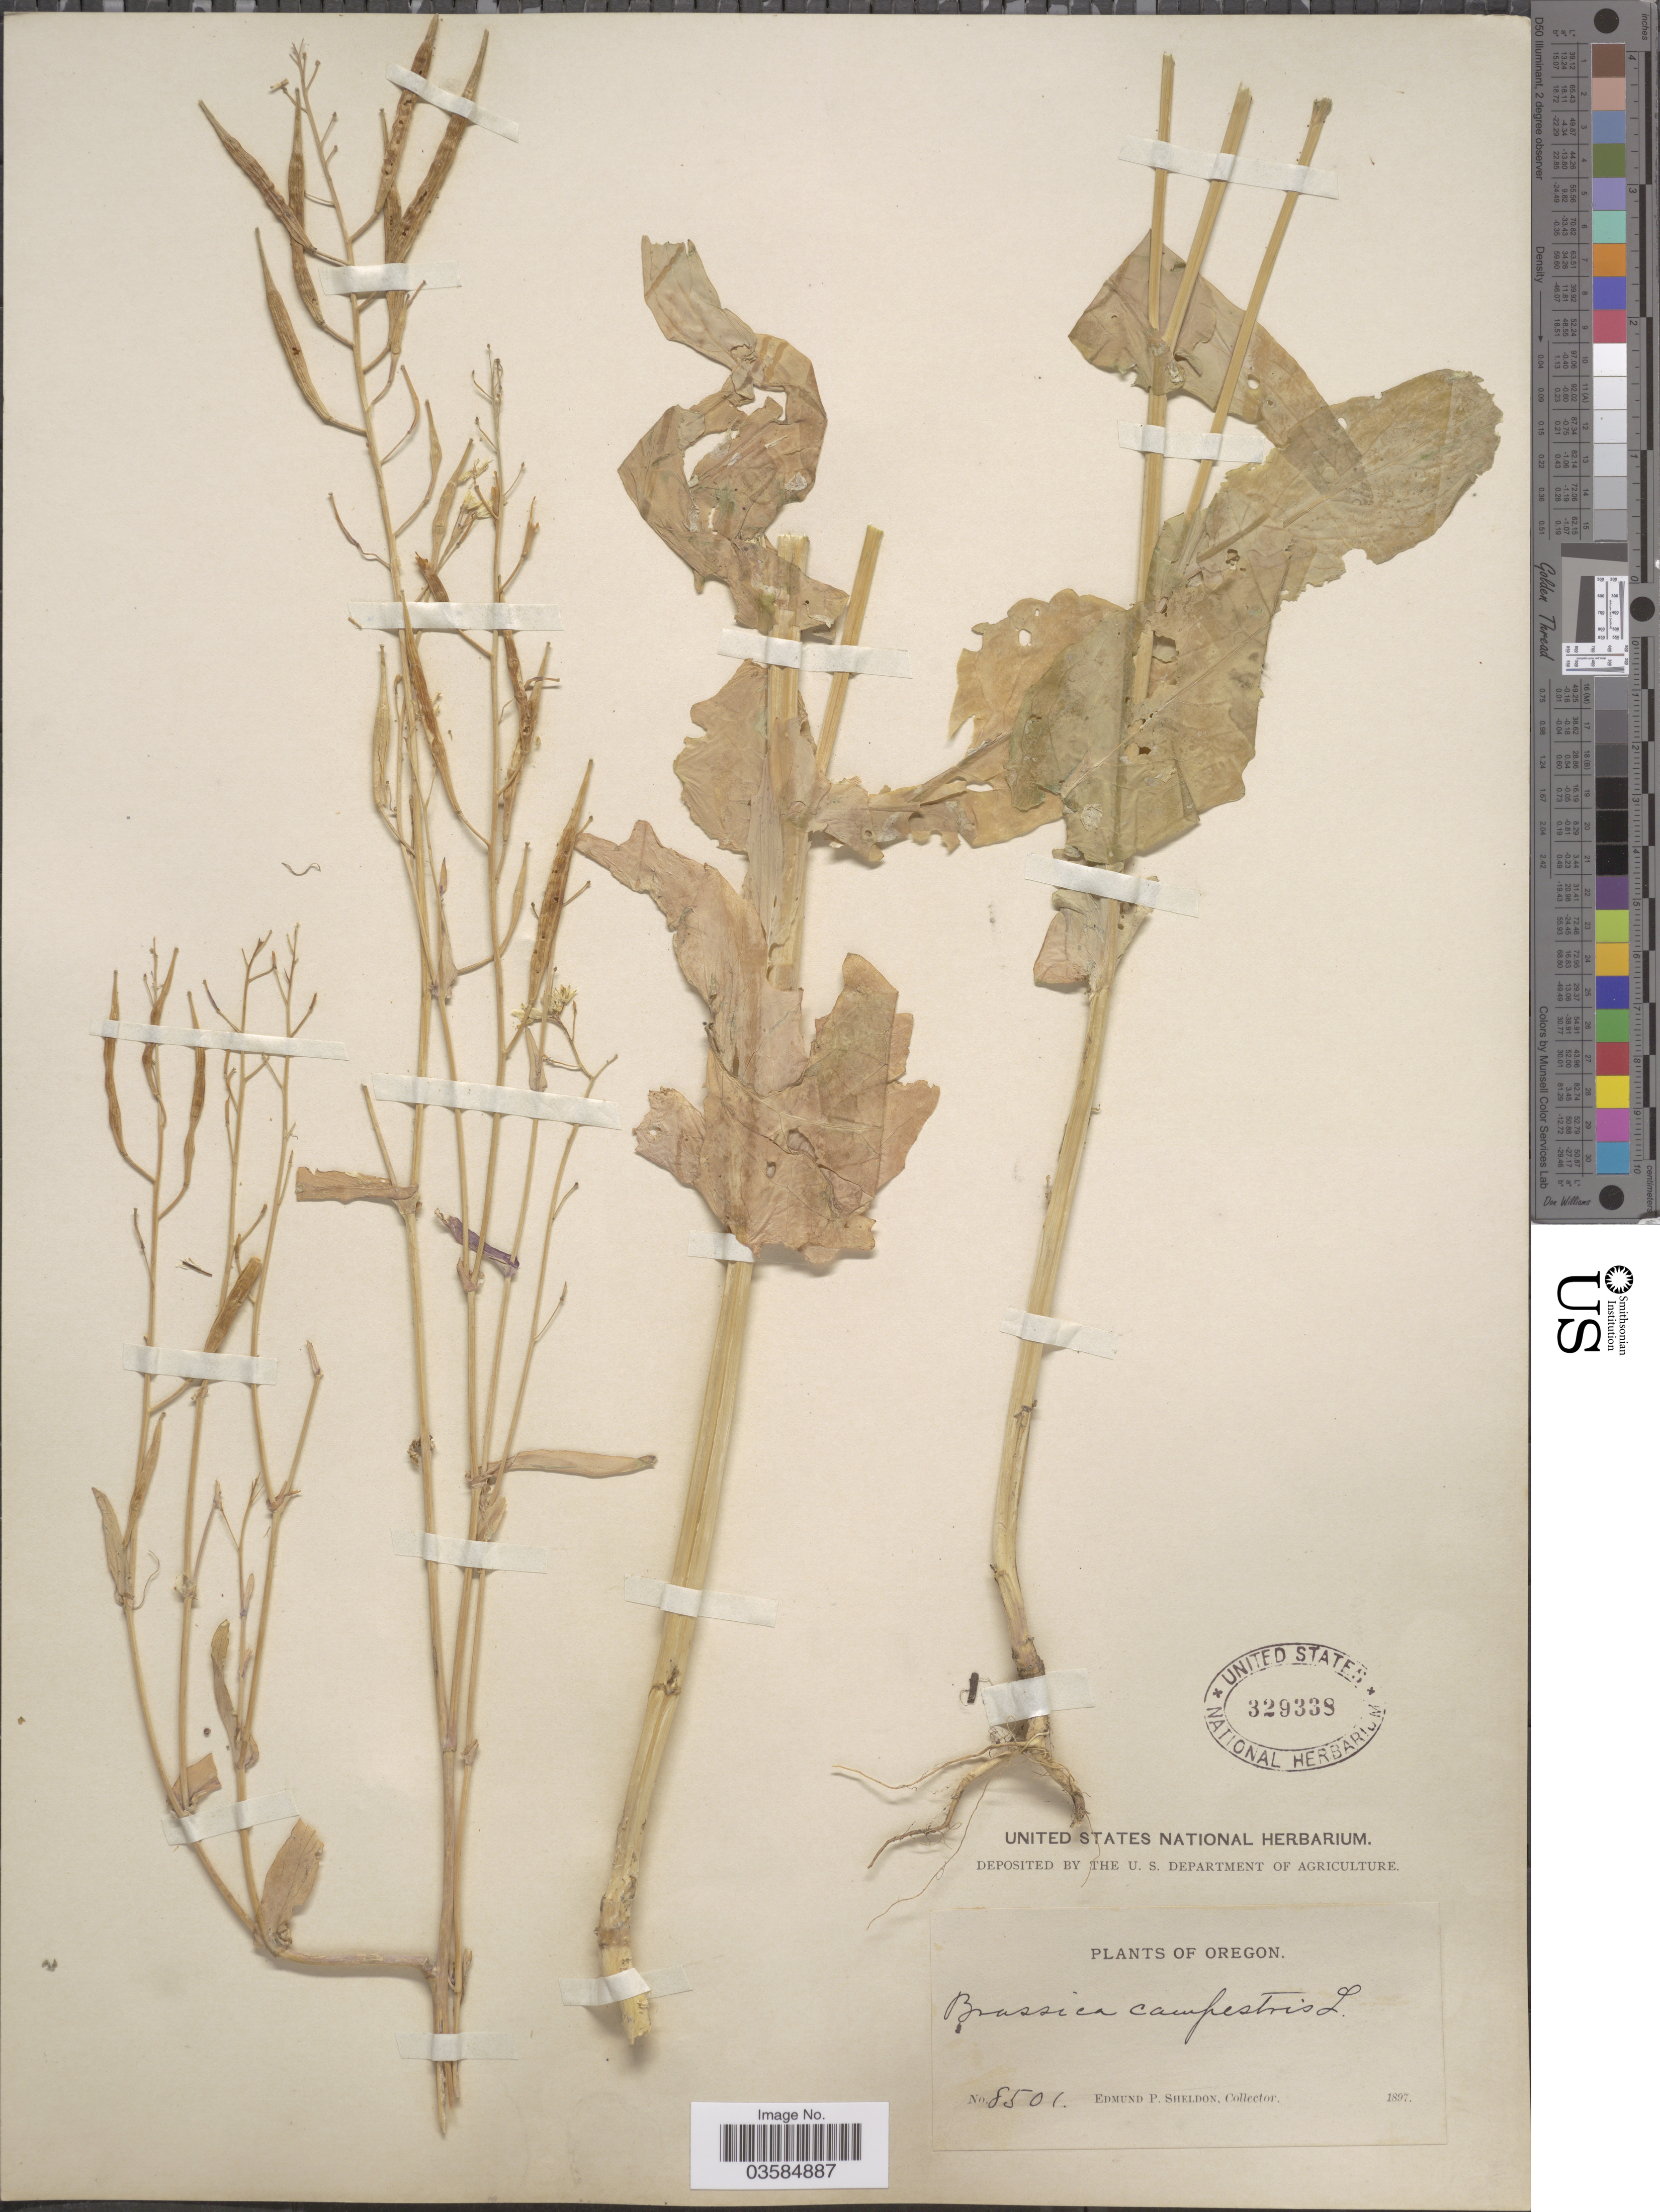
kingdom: Plantae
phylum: Tracheophyta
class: Magnoliopsida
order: Brassicales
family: Brassicaceae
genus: Brassica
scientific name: Brassica campestris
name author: L.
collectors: E. P. Sheldon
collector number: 8501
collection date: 1897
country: United States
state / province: Oregon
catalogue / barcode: US 329338